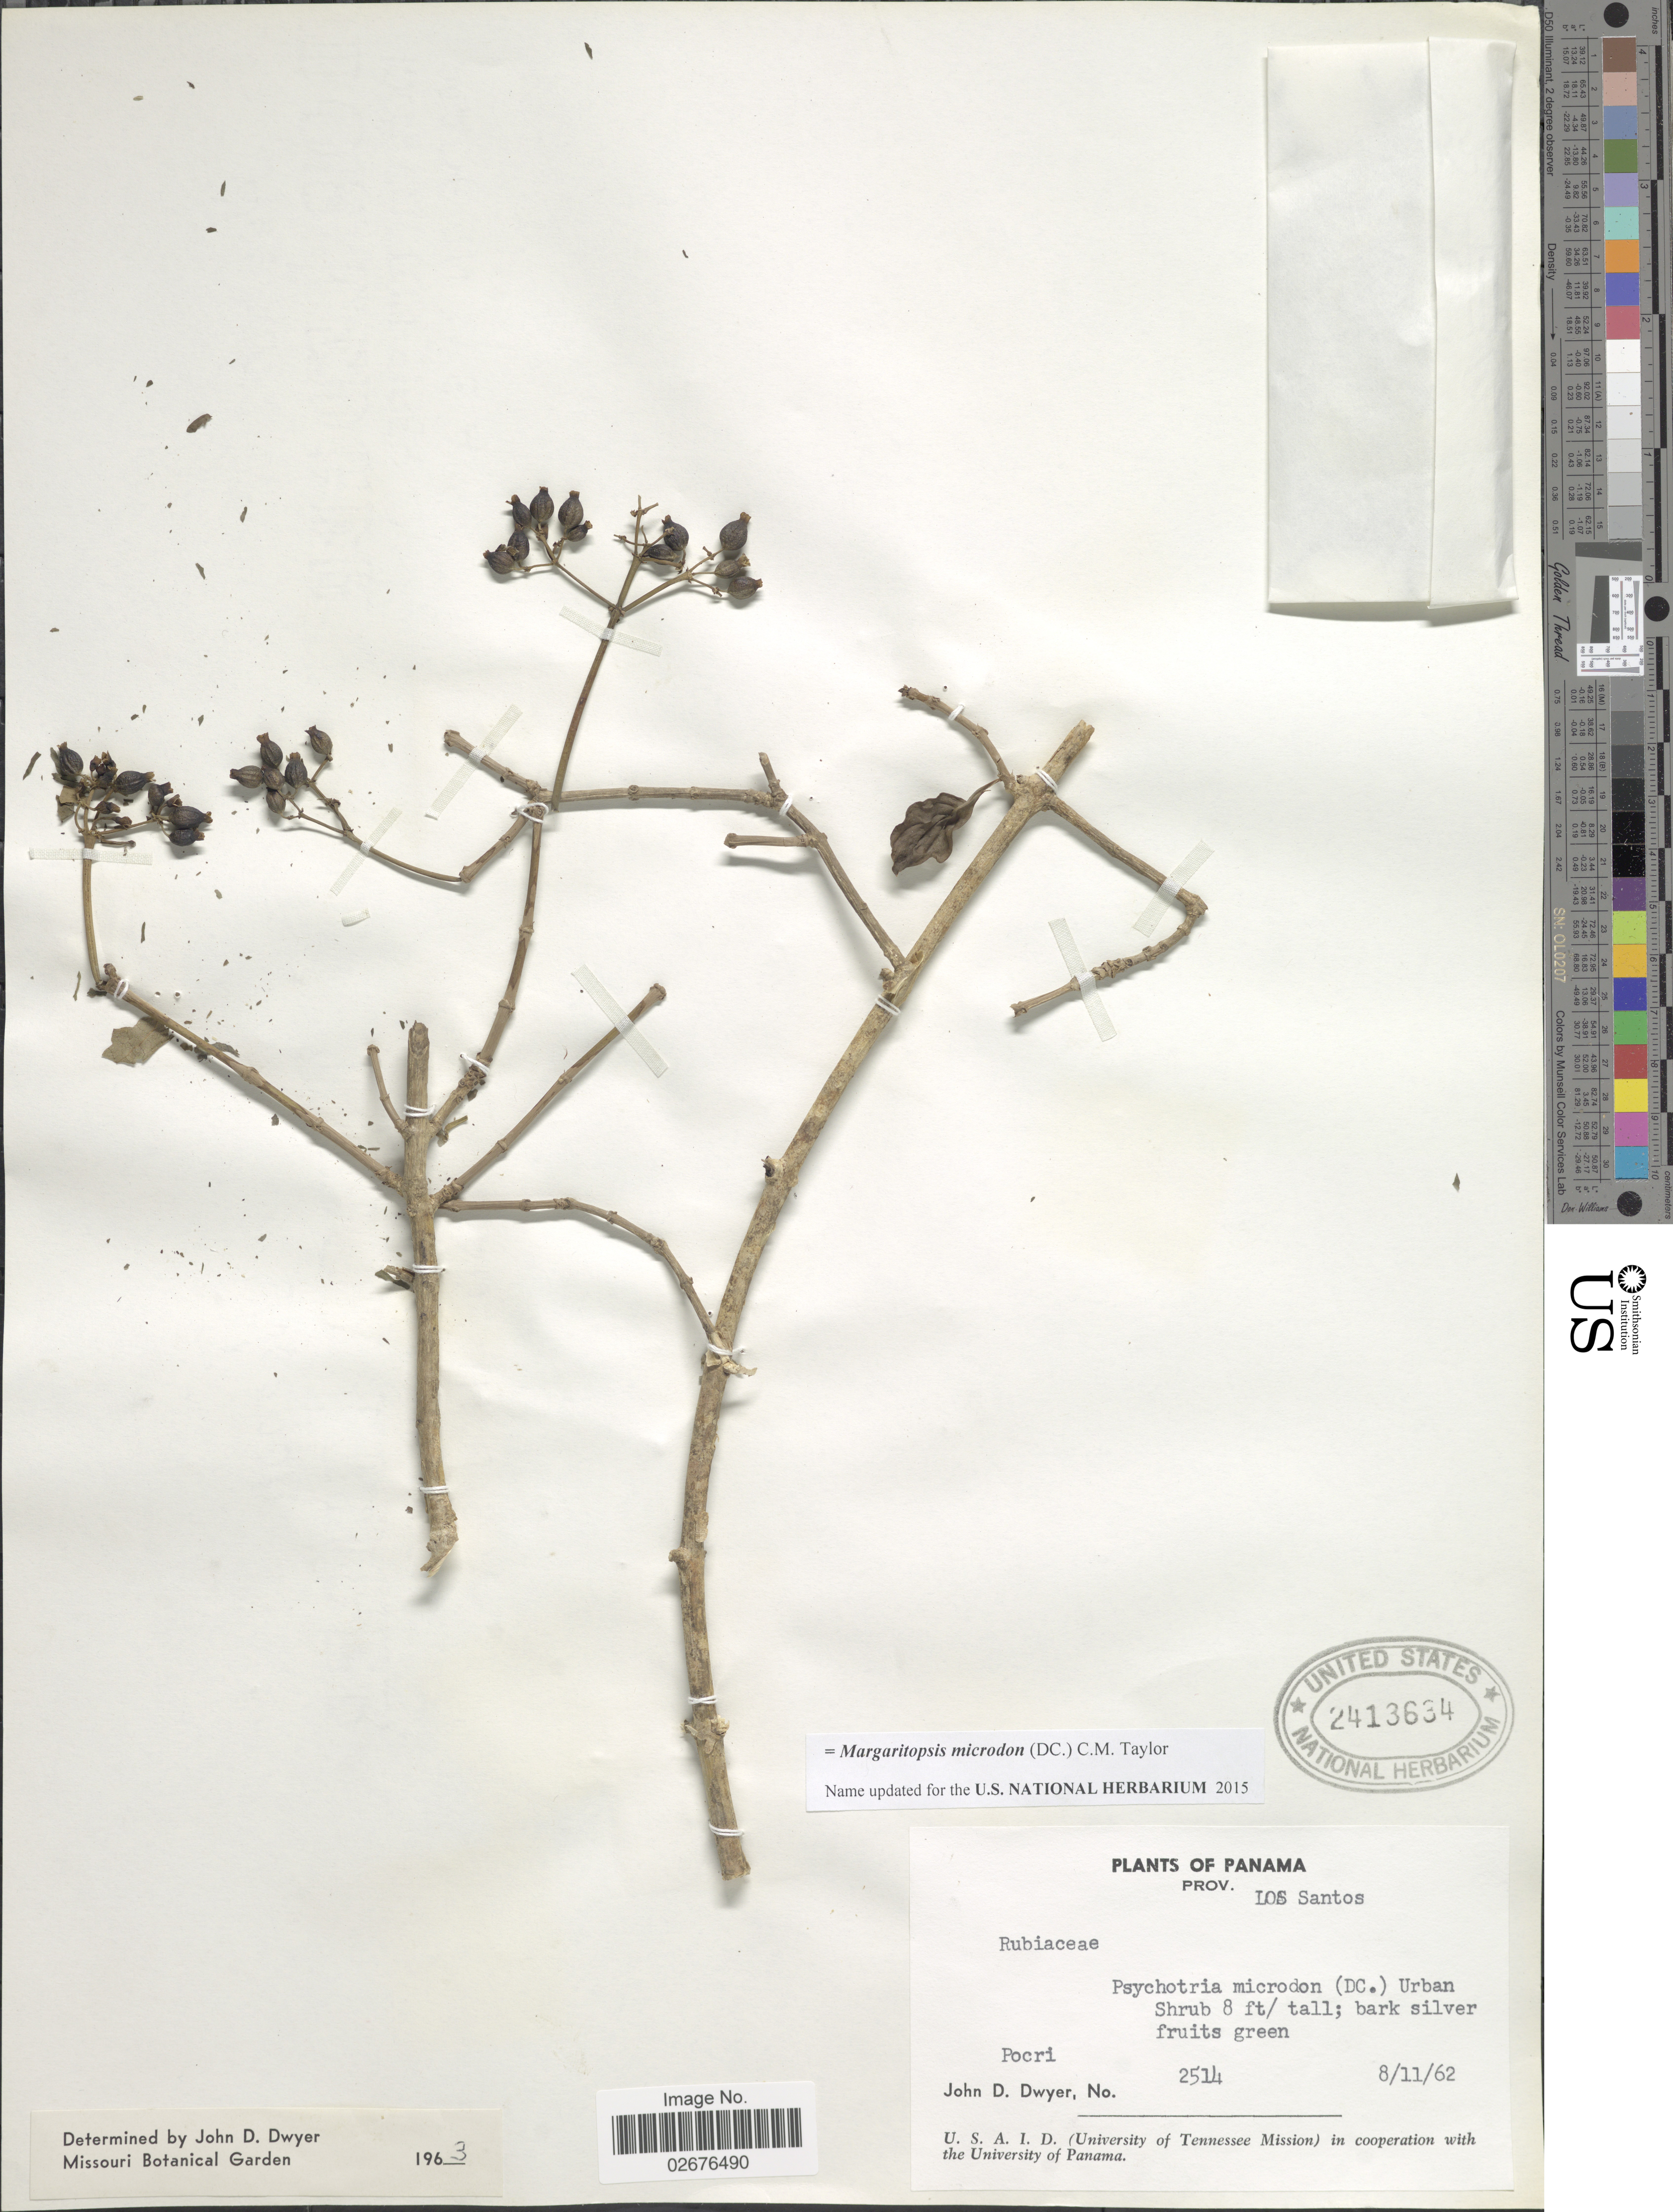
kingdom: Plantae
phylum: Tracheophyta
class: Magnoliopsida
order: Gentianales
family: Rubiaceae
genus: Margaritopsis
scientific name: Margaritopsis microdon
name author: (DC.) C.M. Taylor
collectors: J. D. Dwyer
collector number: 2514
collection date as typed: Transcribed d/m/y: 8/11/62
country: Panama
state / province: Los Santos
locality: Pocri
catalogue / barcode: US 2413634